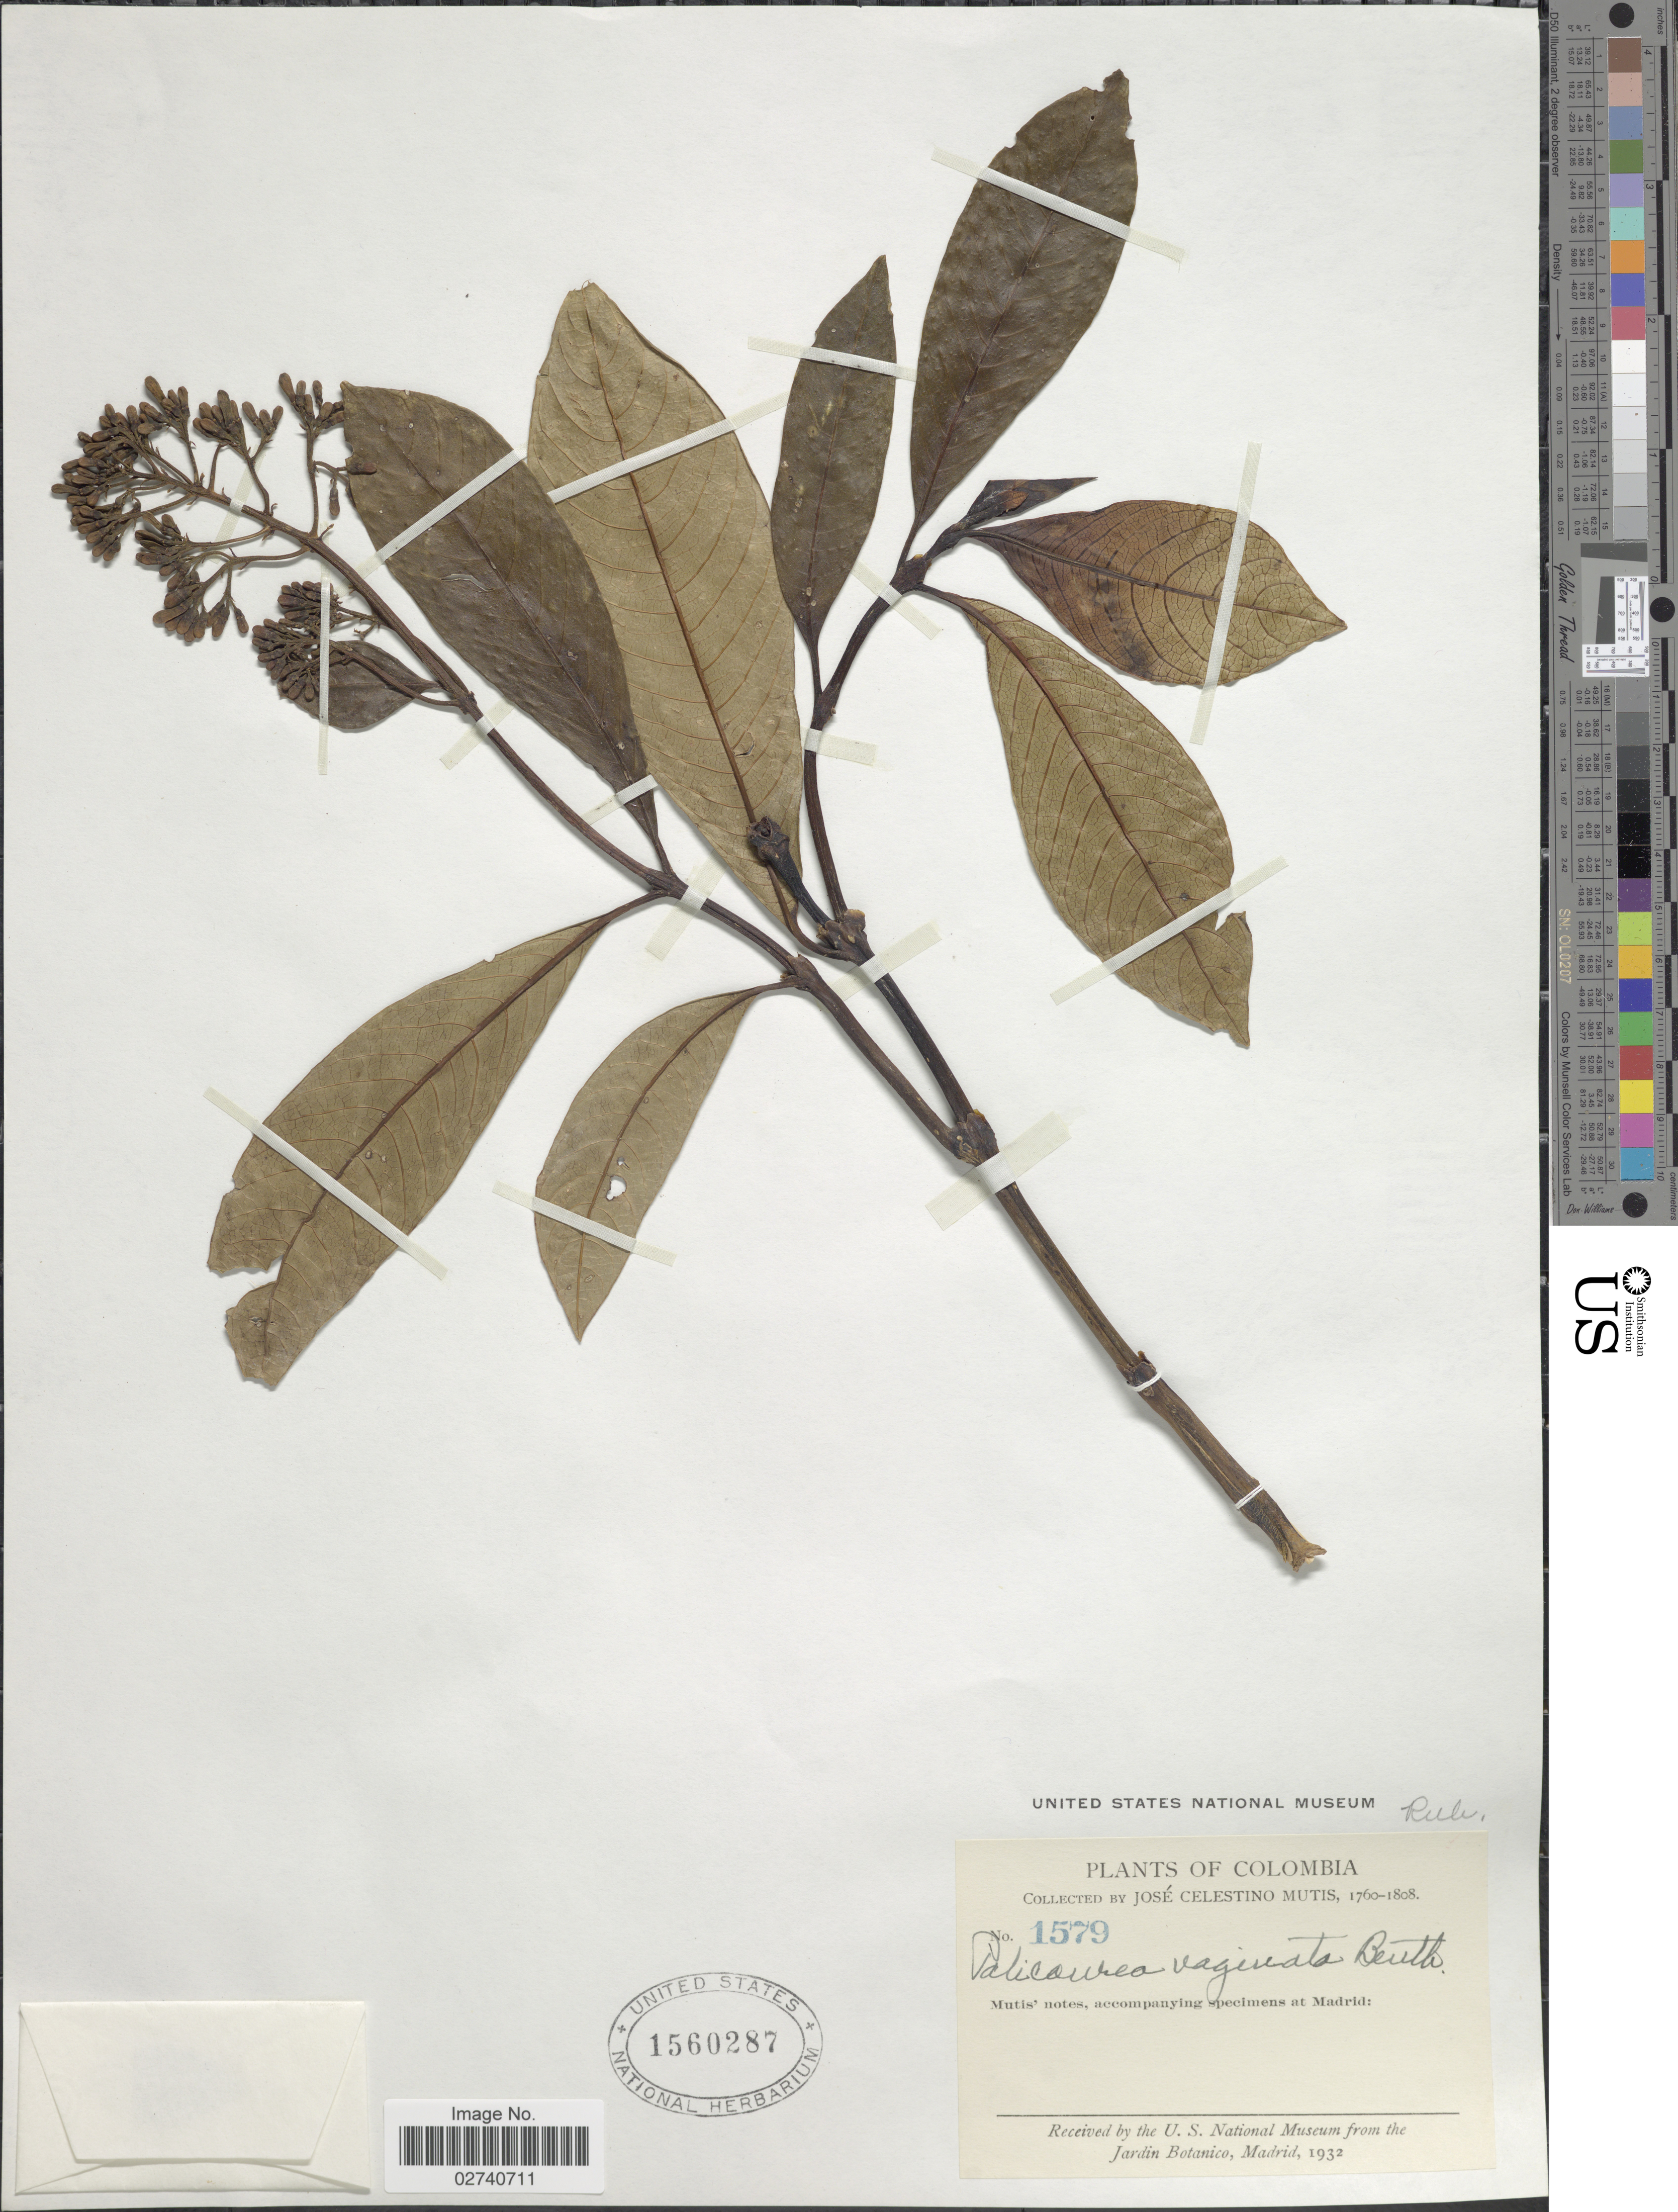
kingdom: Plantae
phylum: Tracheophyta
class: Magnoliopsida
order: Gentianales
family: Rubiaceae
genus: Palicourea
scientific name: Palicourea vaginata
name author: Benth.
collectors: J. C. B. Mutis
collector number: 1579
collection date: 1760/1808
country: Colombia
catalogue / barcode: US 1560287